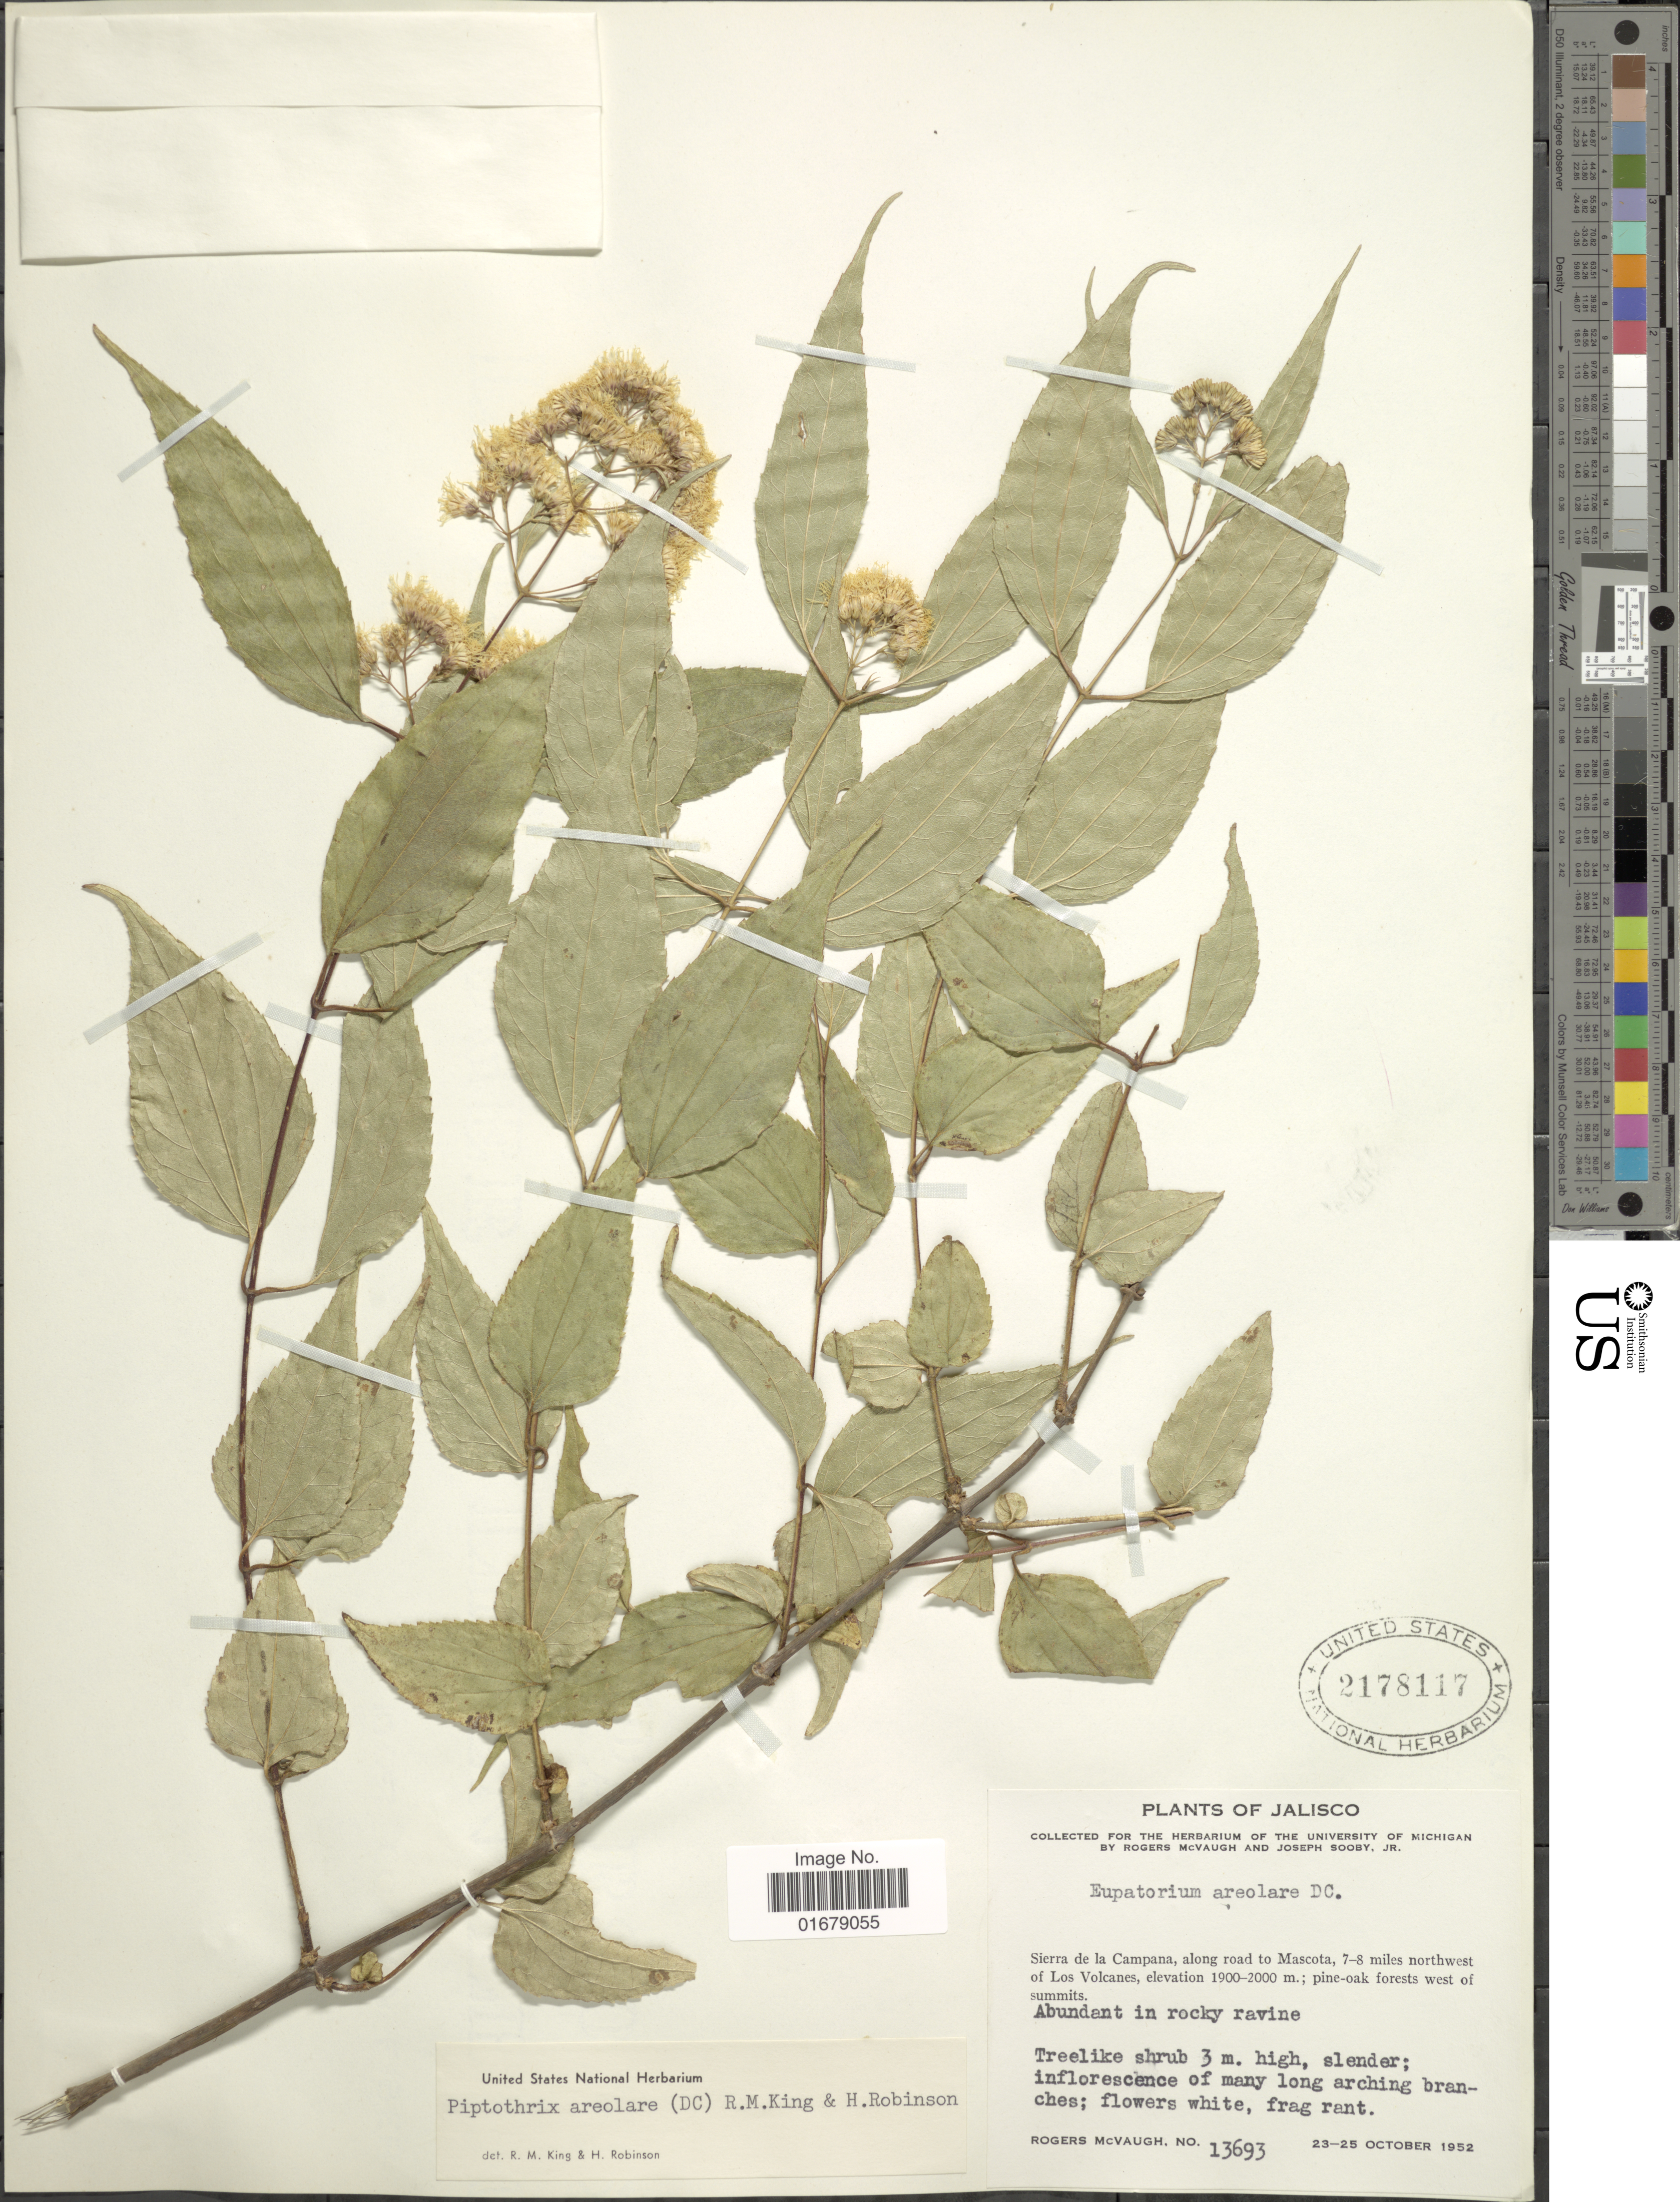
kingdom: Plantae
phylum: Tracheophyta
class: Magnoliopsida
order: Asterales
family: Asteraceae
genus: Piptothrix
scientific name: Piptothrix areolaris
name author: (DC.) R.M. King & H. Rob.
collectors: R. McVaugh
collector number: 13693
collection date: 1952-10-23/1952-10-25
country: Mexico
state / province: Jalisco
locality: Jalisco. Sierra de la Campana, along road to Mascota, 7-8 miles northwest of Los Volcanes, pine-oak forests west of summits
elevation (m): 1900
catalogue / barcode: US 2178117